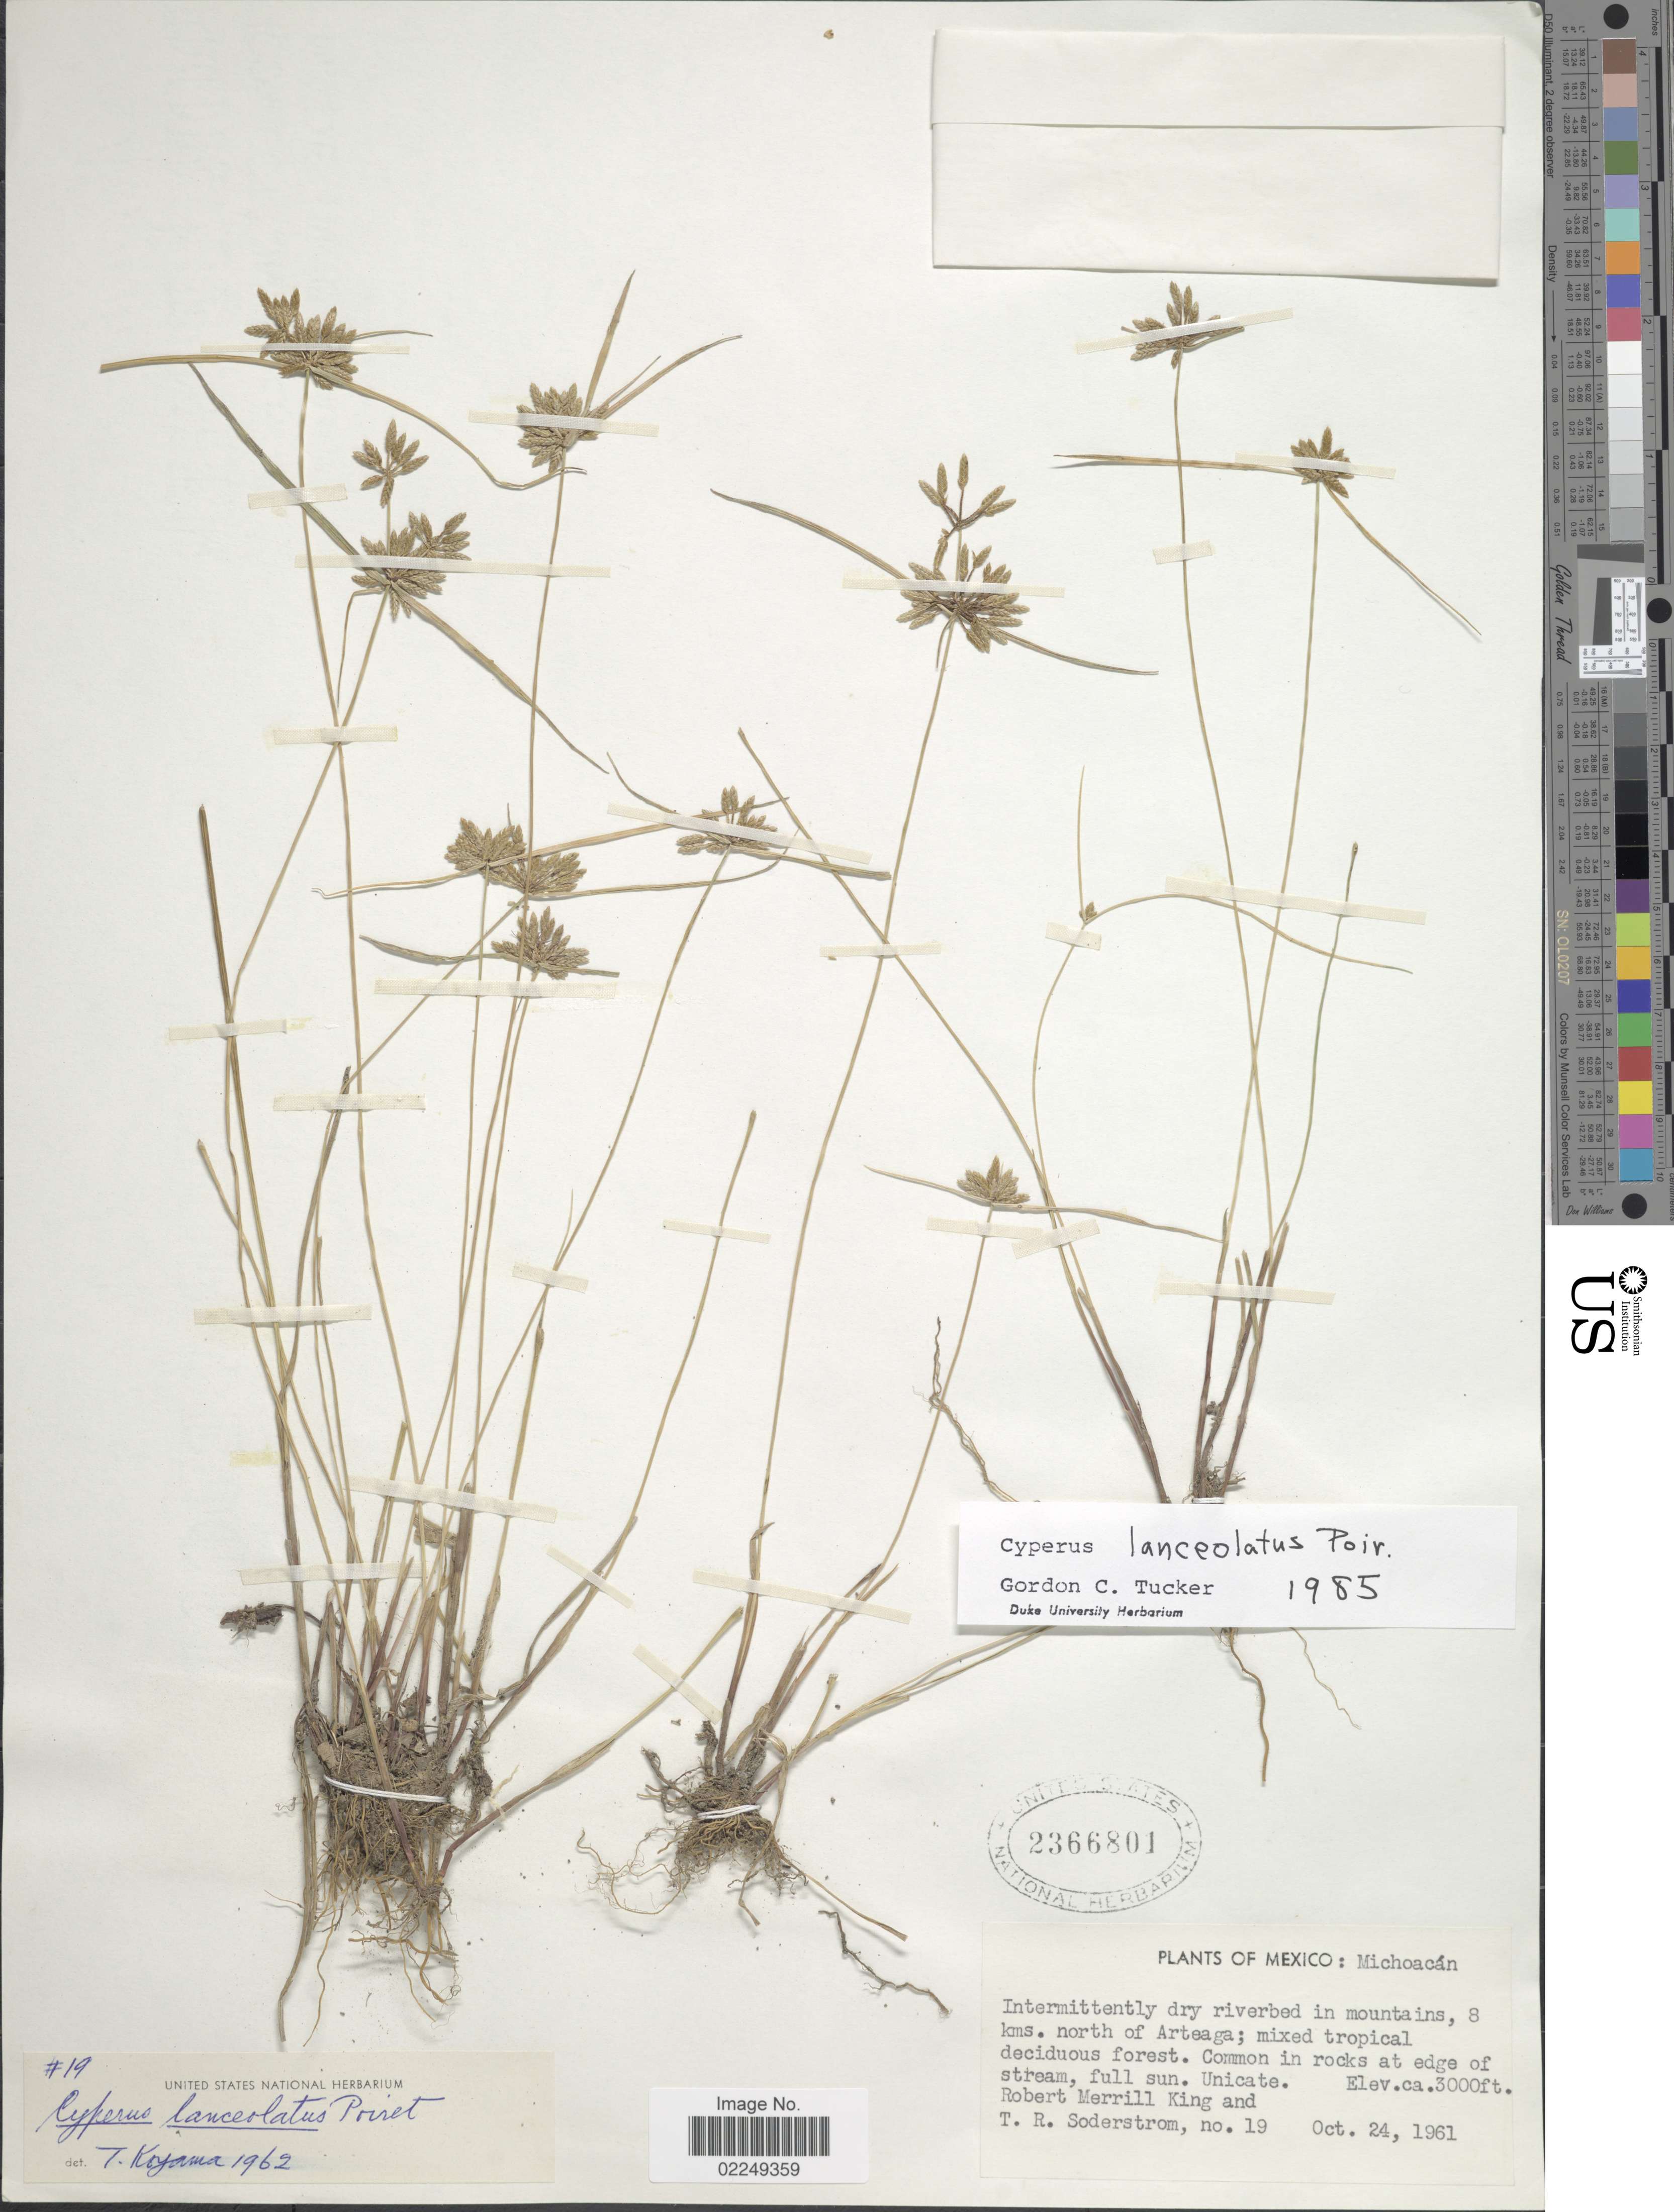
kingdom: Plantae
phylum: Tracheophyta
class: Liliopsida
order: Poales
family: Cyperaceae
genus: Cyperus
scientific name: Cyperus lanceolatus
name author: Poir.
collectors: R. M. King & T. R. Soderstrom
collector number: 19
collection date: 1961-10-24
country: Mexico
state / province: Michoacán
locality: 8 kms. north of Arteaga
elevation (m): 914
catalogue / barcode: US 2366801